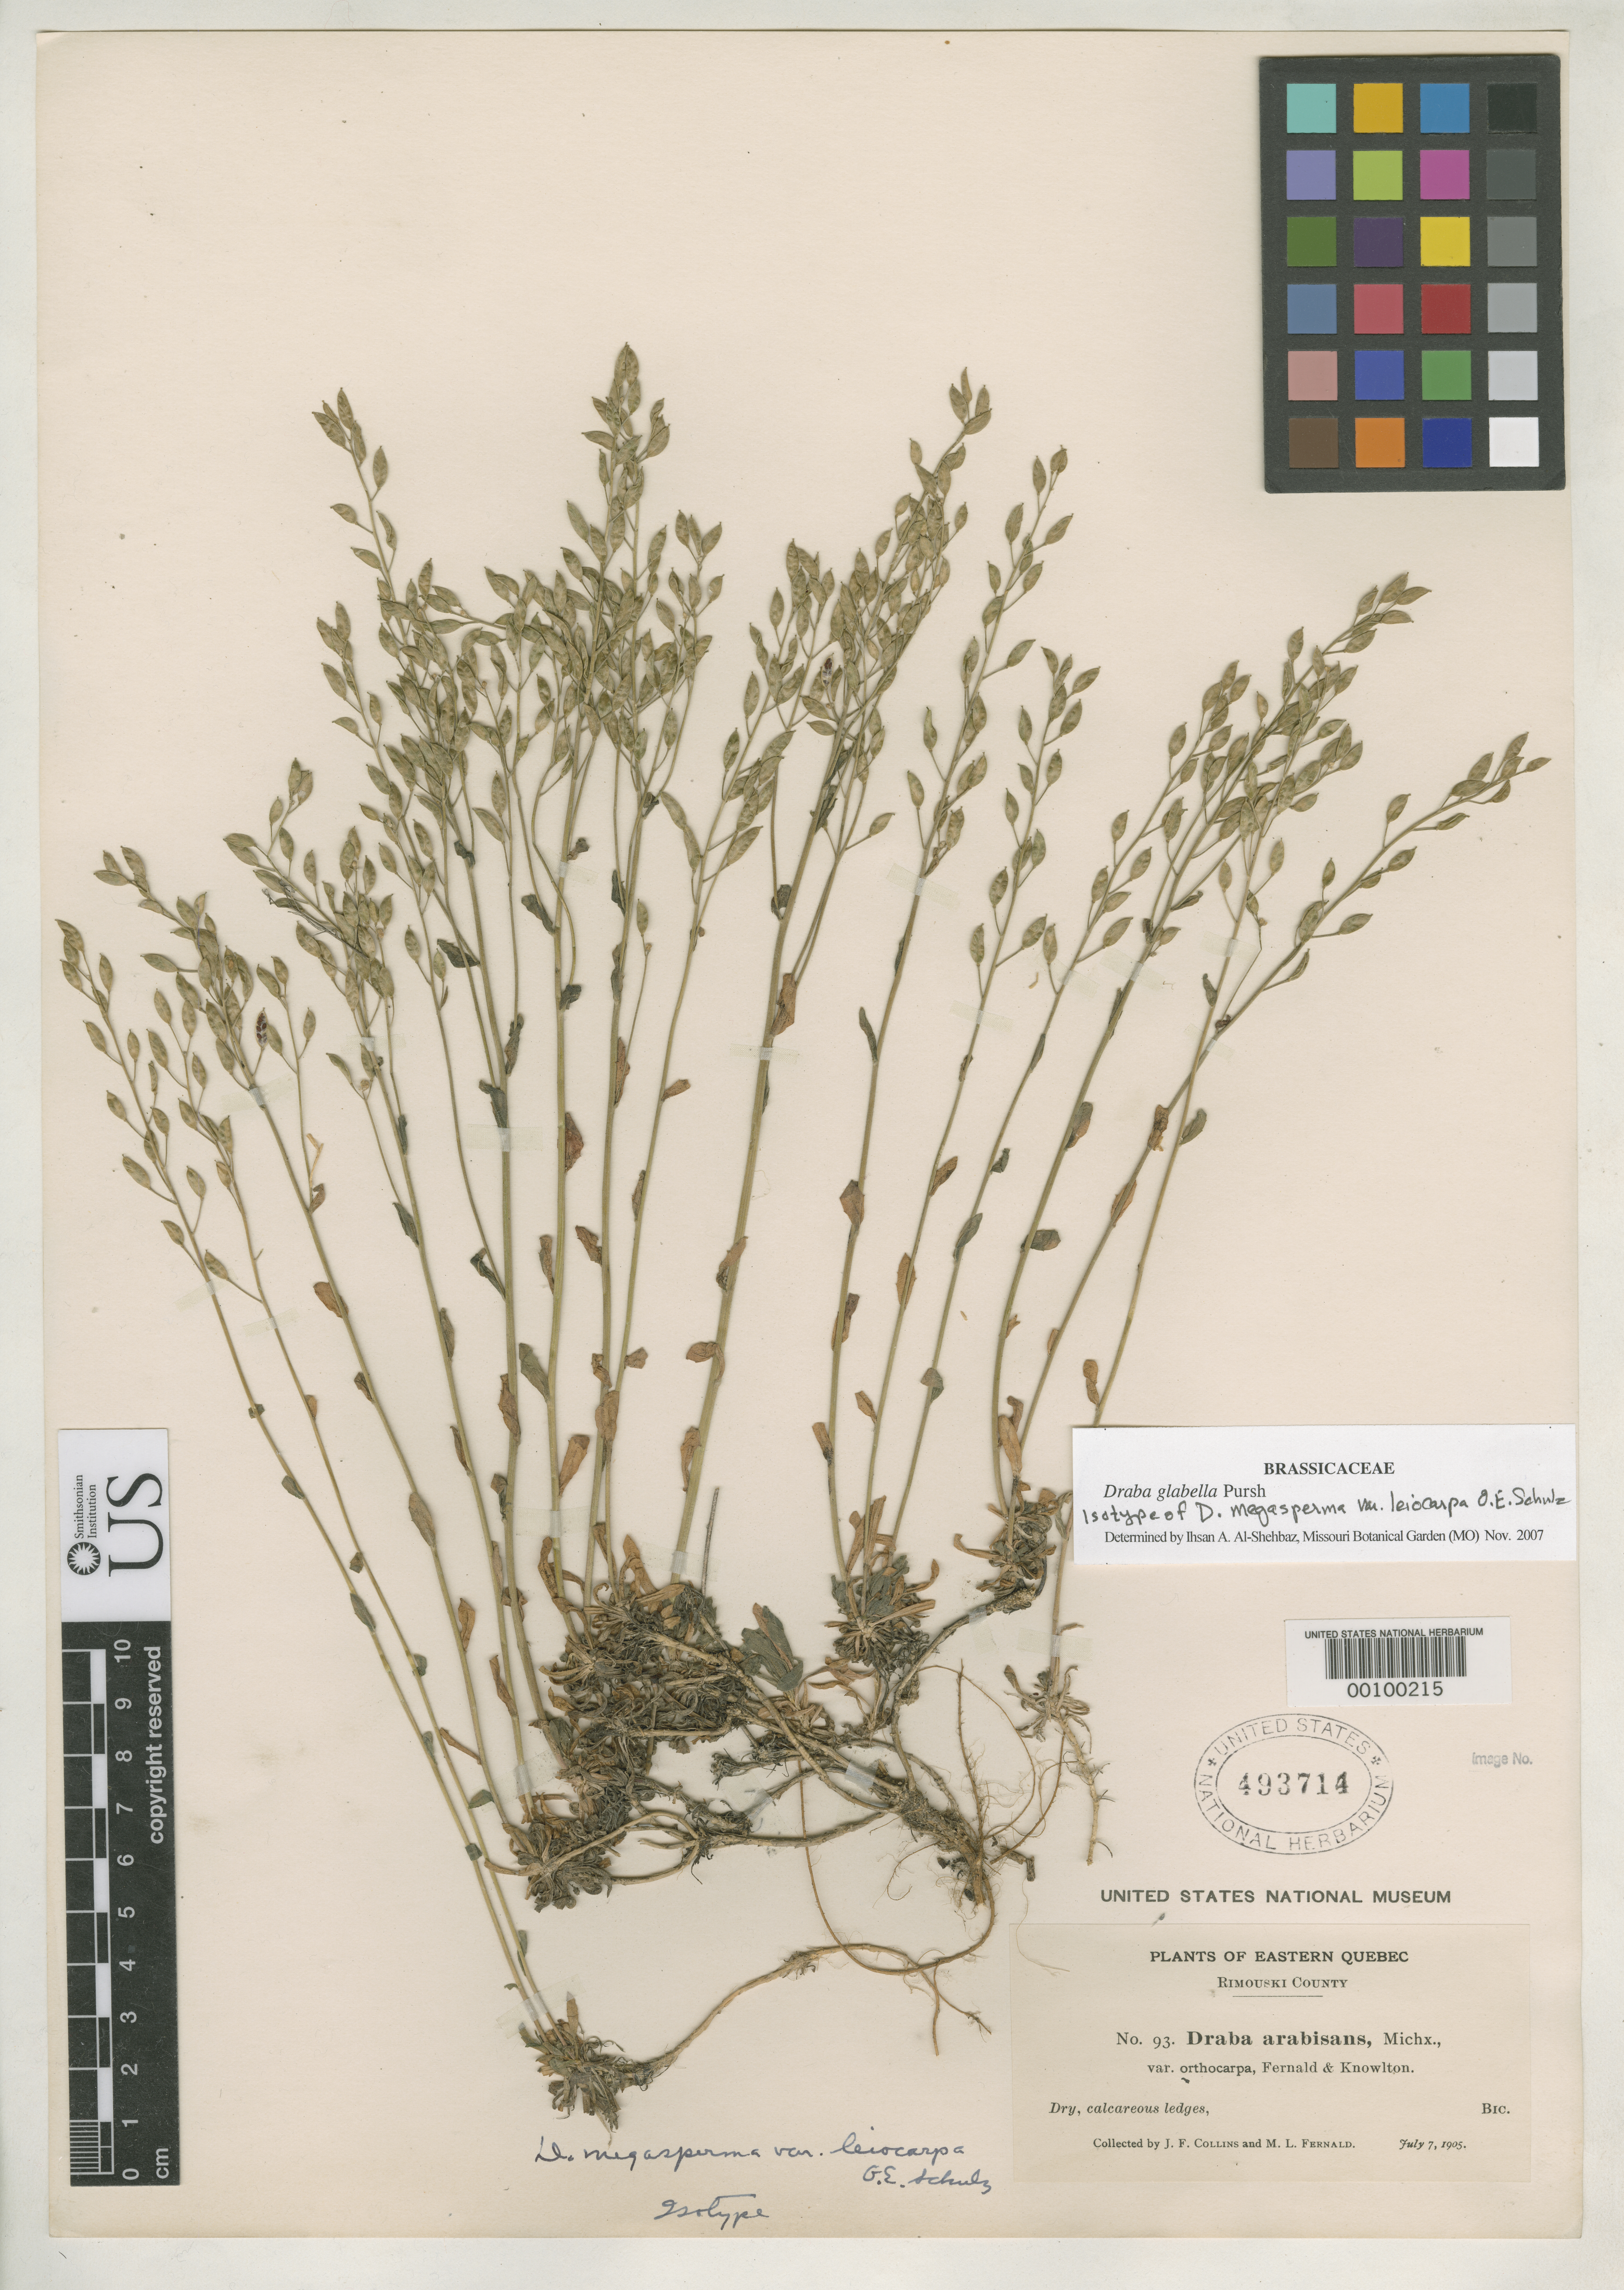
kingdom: Plantae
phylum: Tracheophyta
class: Magnoliopsida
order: Brassicales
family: Brassicaceae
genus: Draba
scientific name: Draba megasperma var. leiocarpa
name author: O.E. Schulz in Engl.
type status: Isotype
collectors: J. Collins & M. L. Fernald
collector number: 93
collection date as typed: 07 Jul 1905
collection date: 1905-07-07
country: Canada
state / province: Quebec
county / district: Rimouski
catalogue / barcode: US 493714